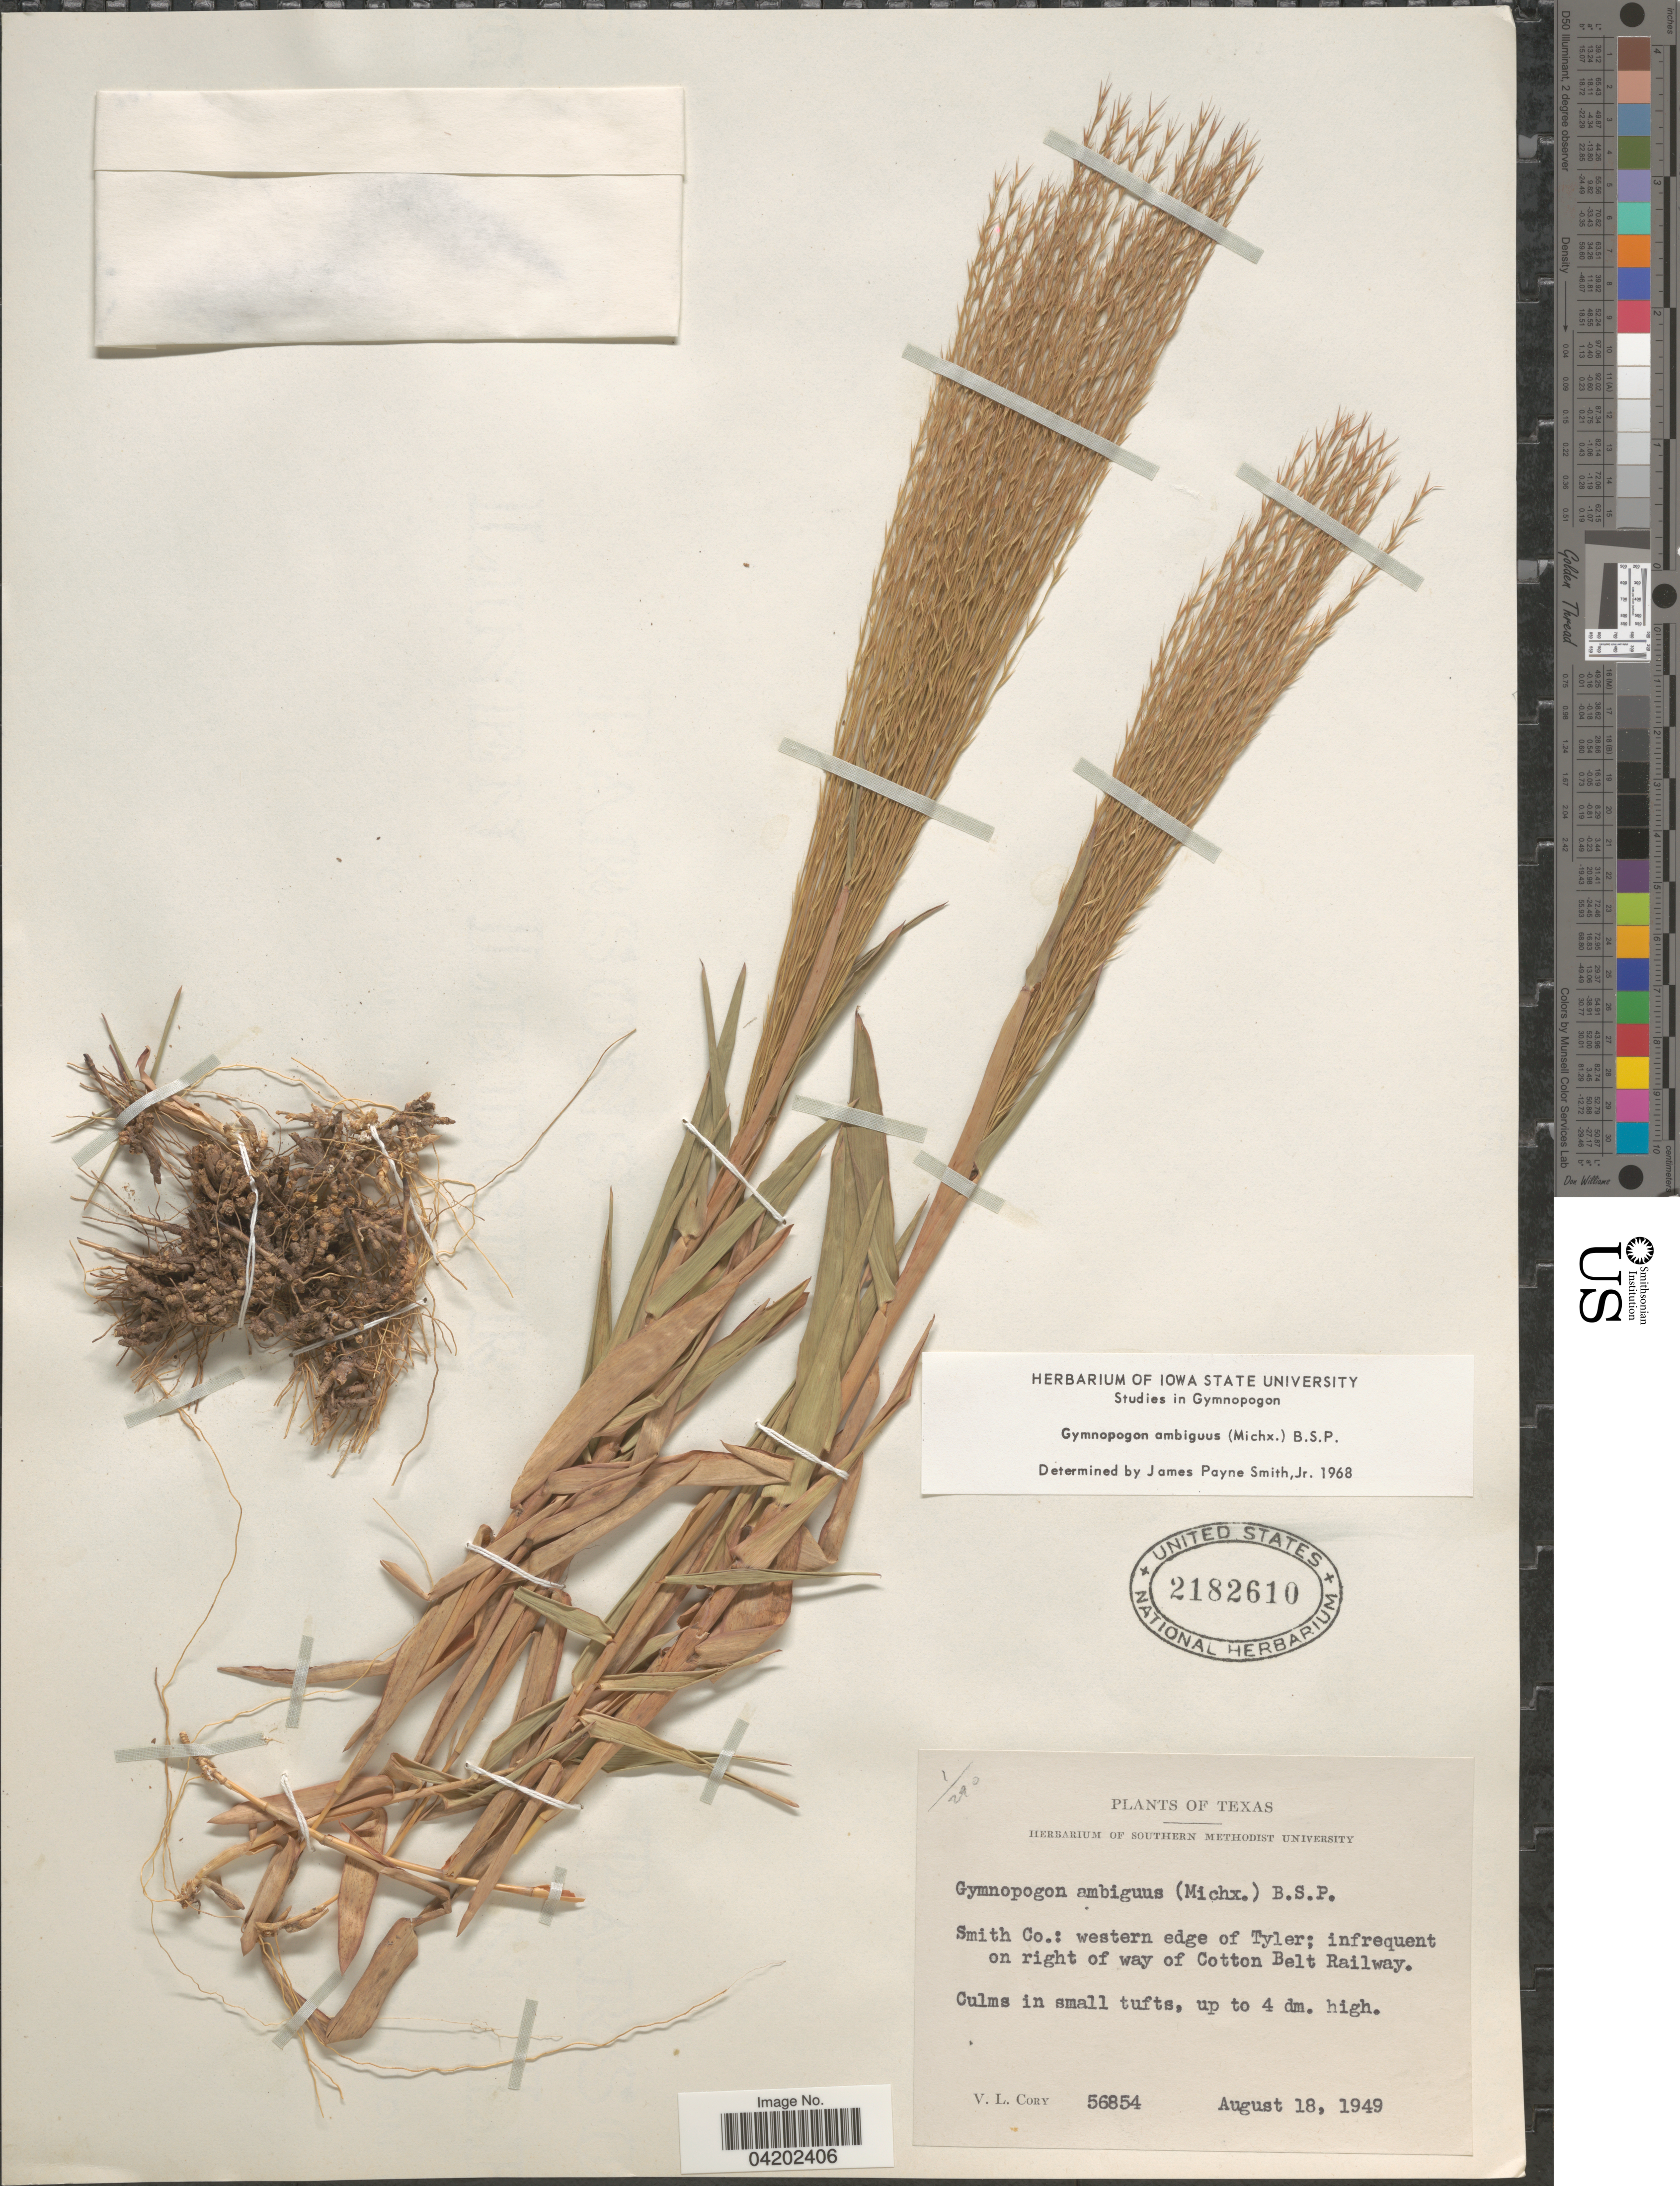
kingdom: Plantae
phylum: Tracheophyta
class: Liliopsida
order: Poales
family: Poaceae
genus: Gymnopogon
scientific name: Gymnopogon ambiguus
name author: (Michx.) Britton, Stearns & Poggenb.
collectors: V. Cory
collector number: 56854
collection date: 1949-08-18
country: United States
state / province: Texas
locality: Smith Co.: western edge of Tyler; infrequent on right of way of Cotton Belt Railway.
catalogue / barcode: US 2182610